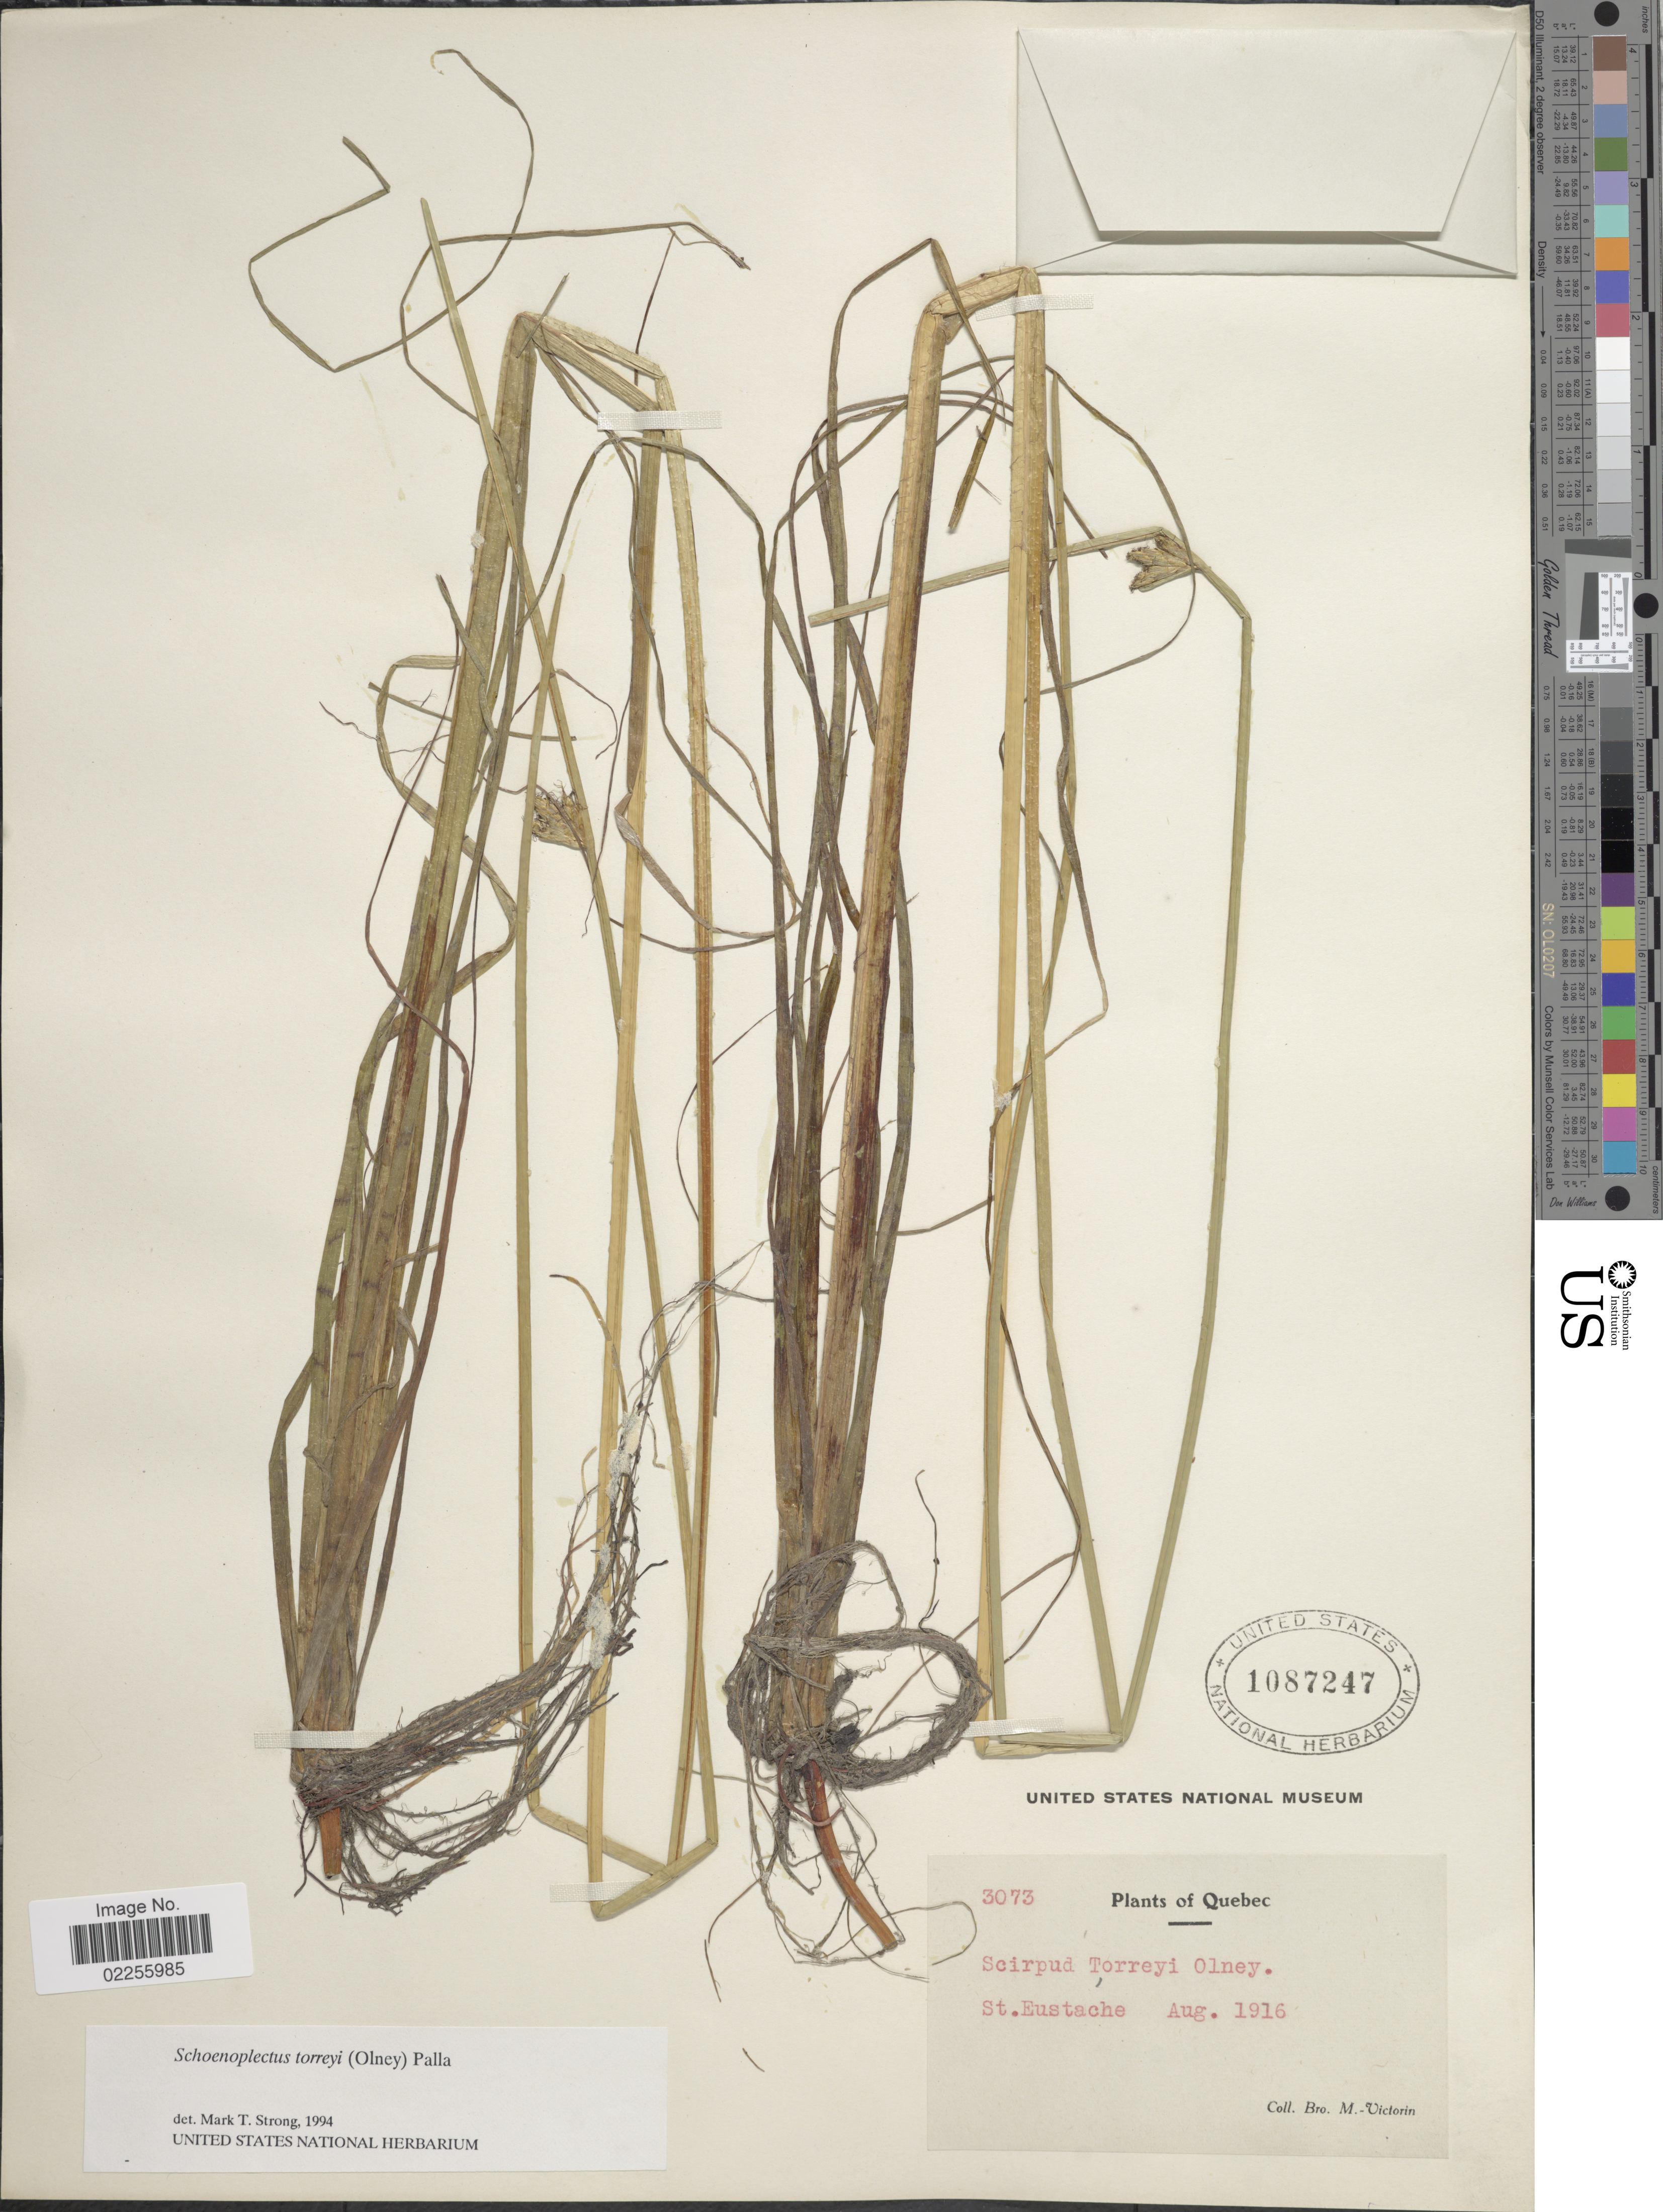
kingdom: Plantae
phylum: Tracheophyta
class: Liliopsida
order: Poales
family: Cyperaceae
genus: Schoenoplectus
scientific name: Schoenoplectus torreyi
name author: (Olney) Palla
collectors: Fr. Marie-Victorin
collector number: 3073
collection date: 1916-08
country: Canada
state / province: Quebec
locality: St Eustache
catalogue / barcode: US 1087247